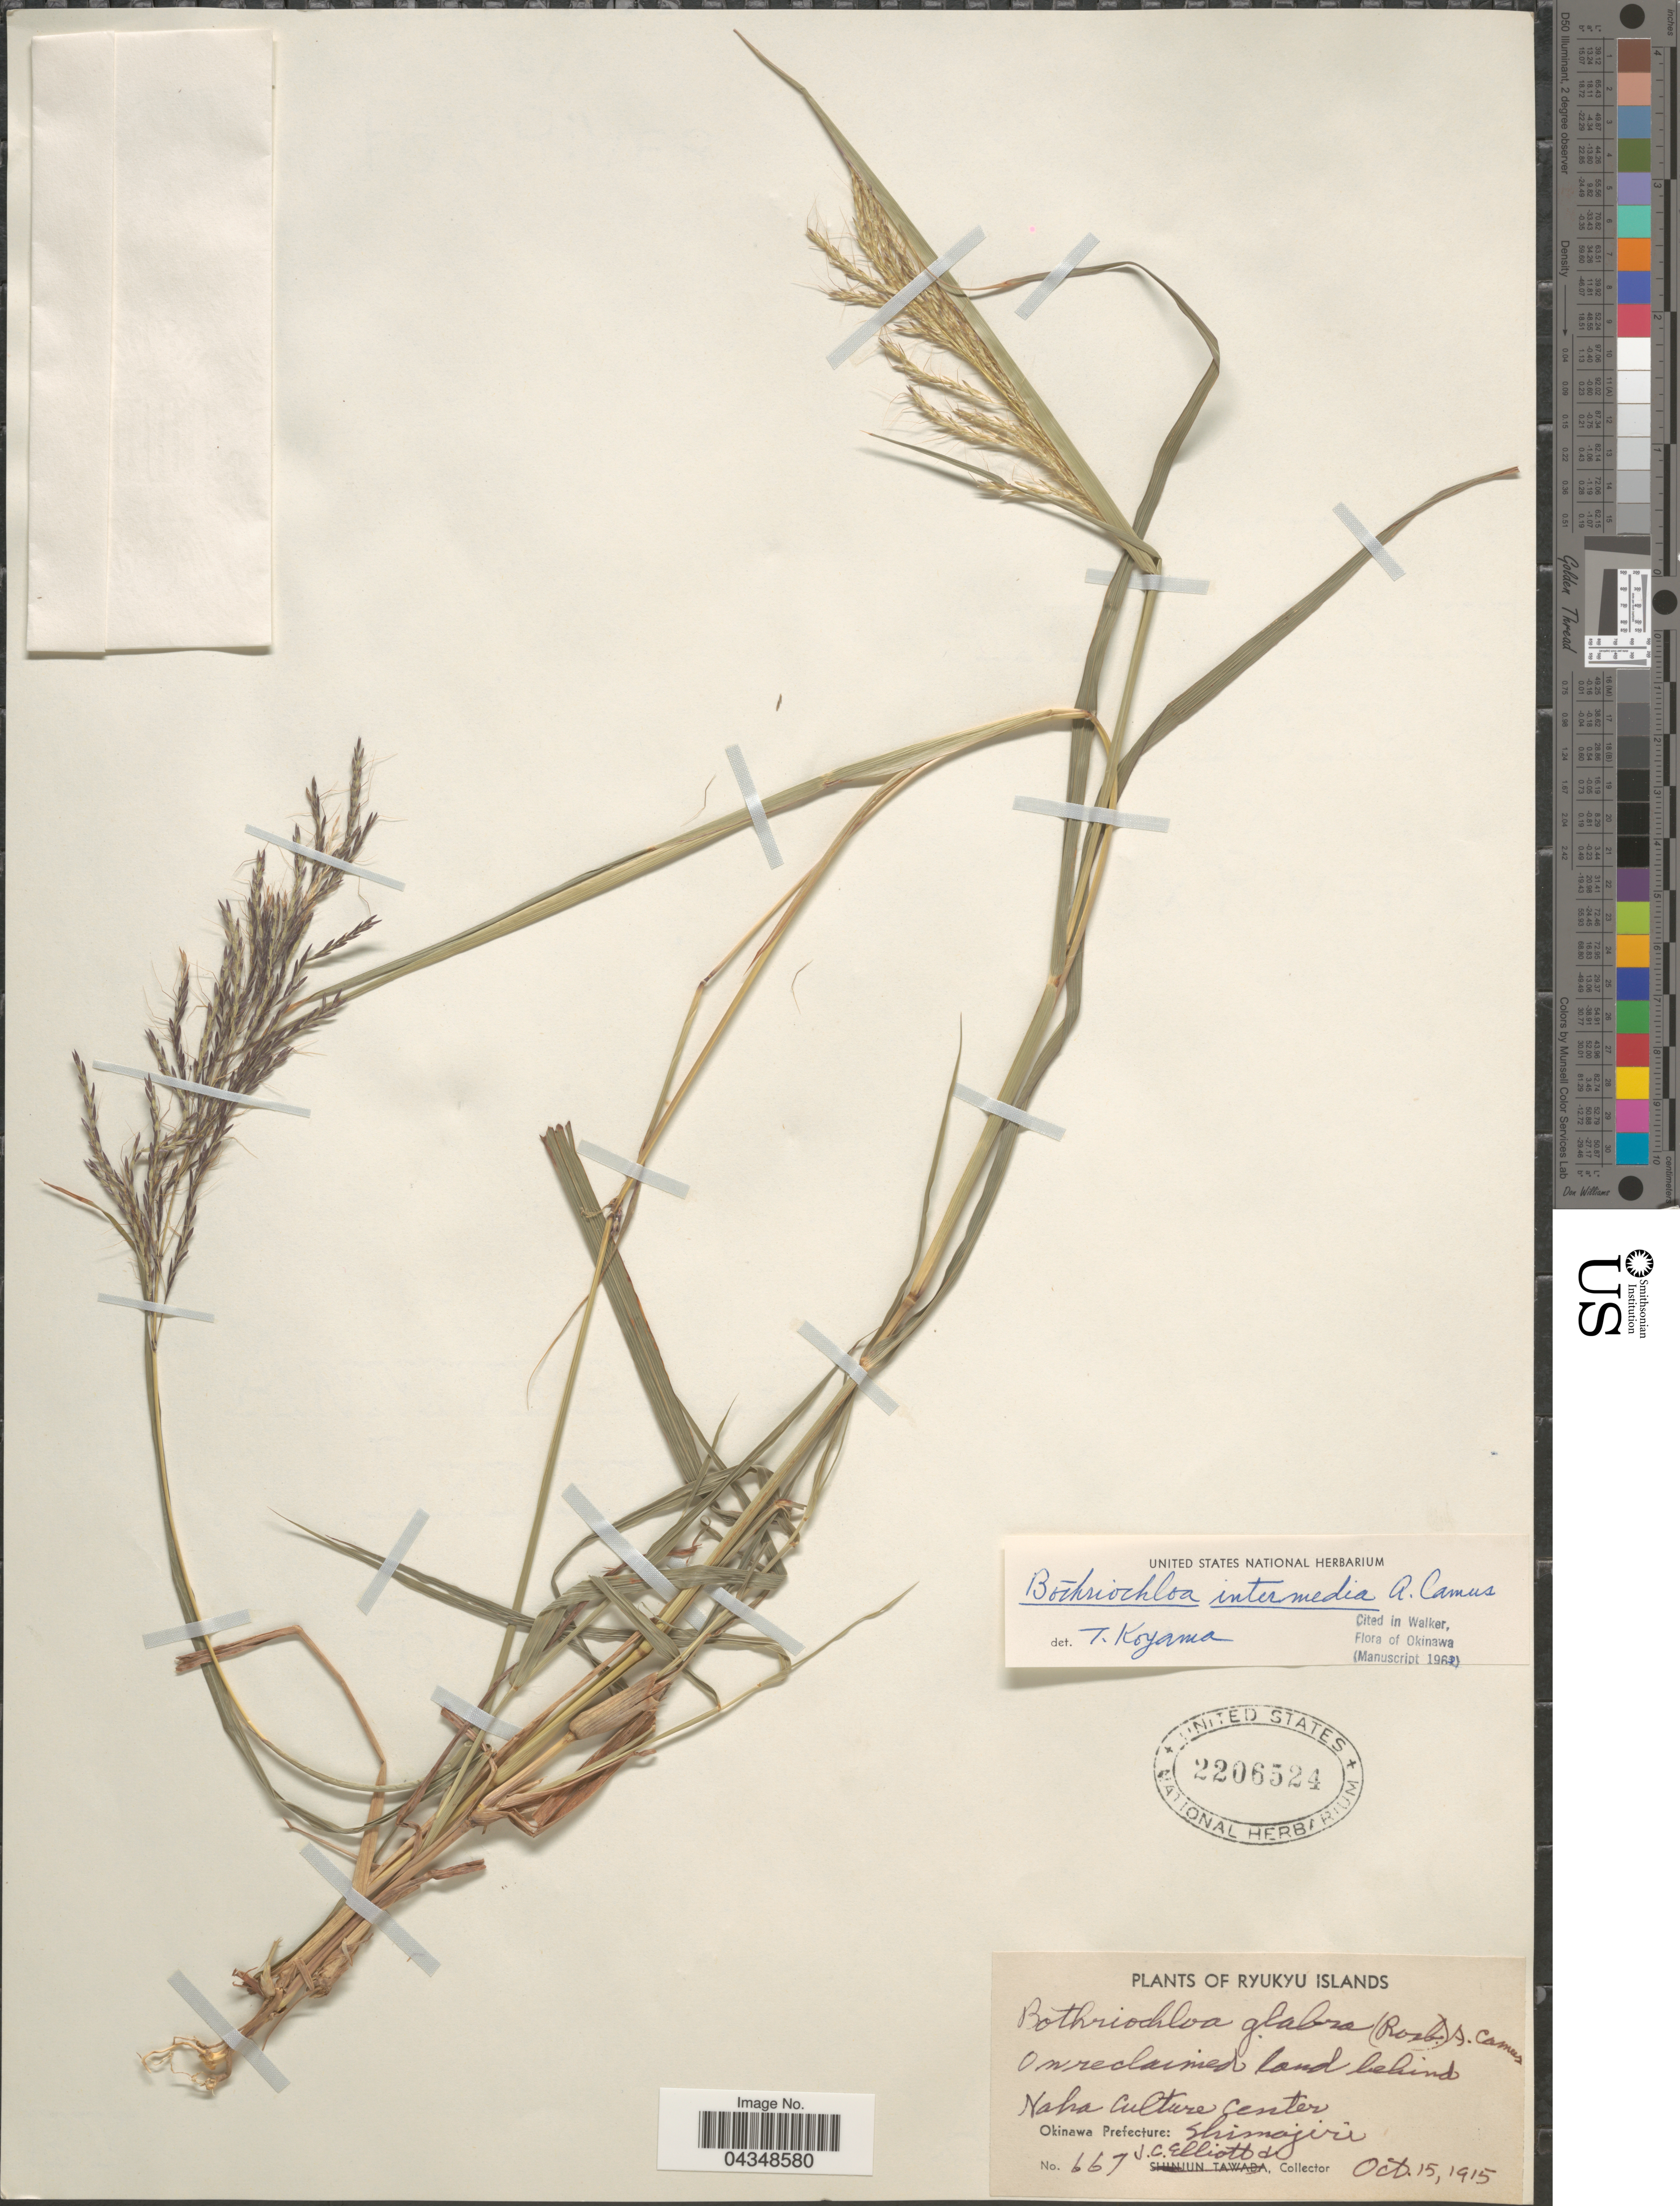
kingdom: Plantae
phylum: Tracheophyta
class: Liliopsida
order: Poales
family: Poaceae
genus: Bothriochloa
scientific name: Bothriochloa bladhii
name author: (Retz.) S.T. Blake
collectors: J. C. Elliott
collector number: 667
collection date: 1915-10-15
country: Japan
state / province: Okinawa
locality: Ryukyu Islands. On reclaimed land behind Naha Culture Center. Okinawa Prefecture: Shimajiri.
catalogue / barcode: US 2206524